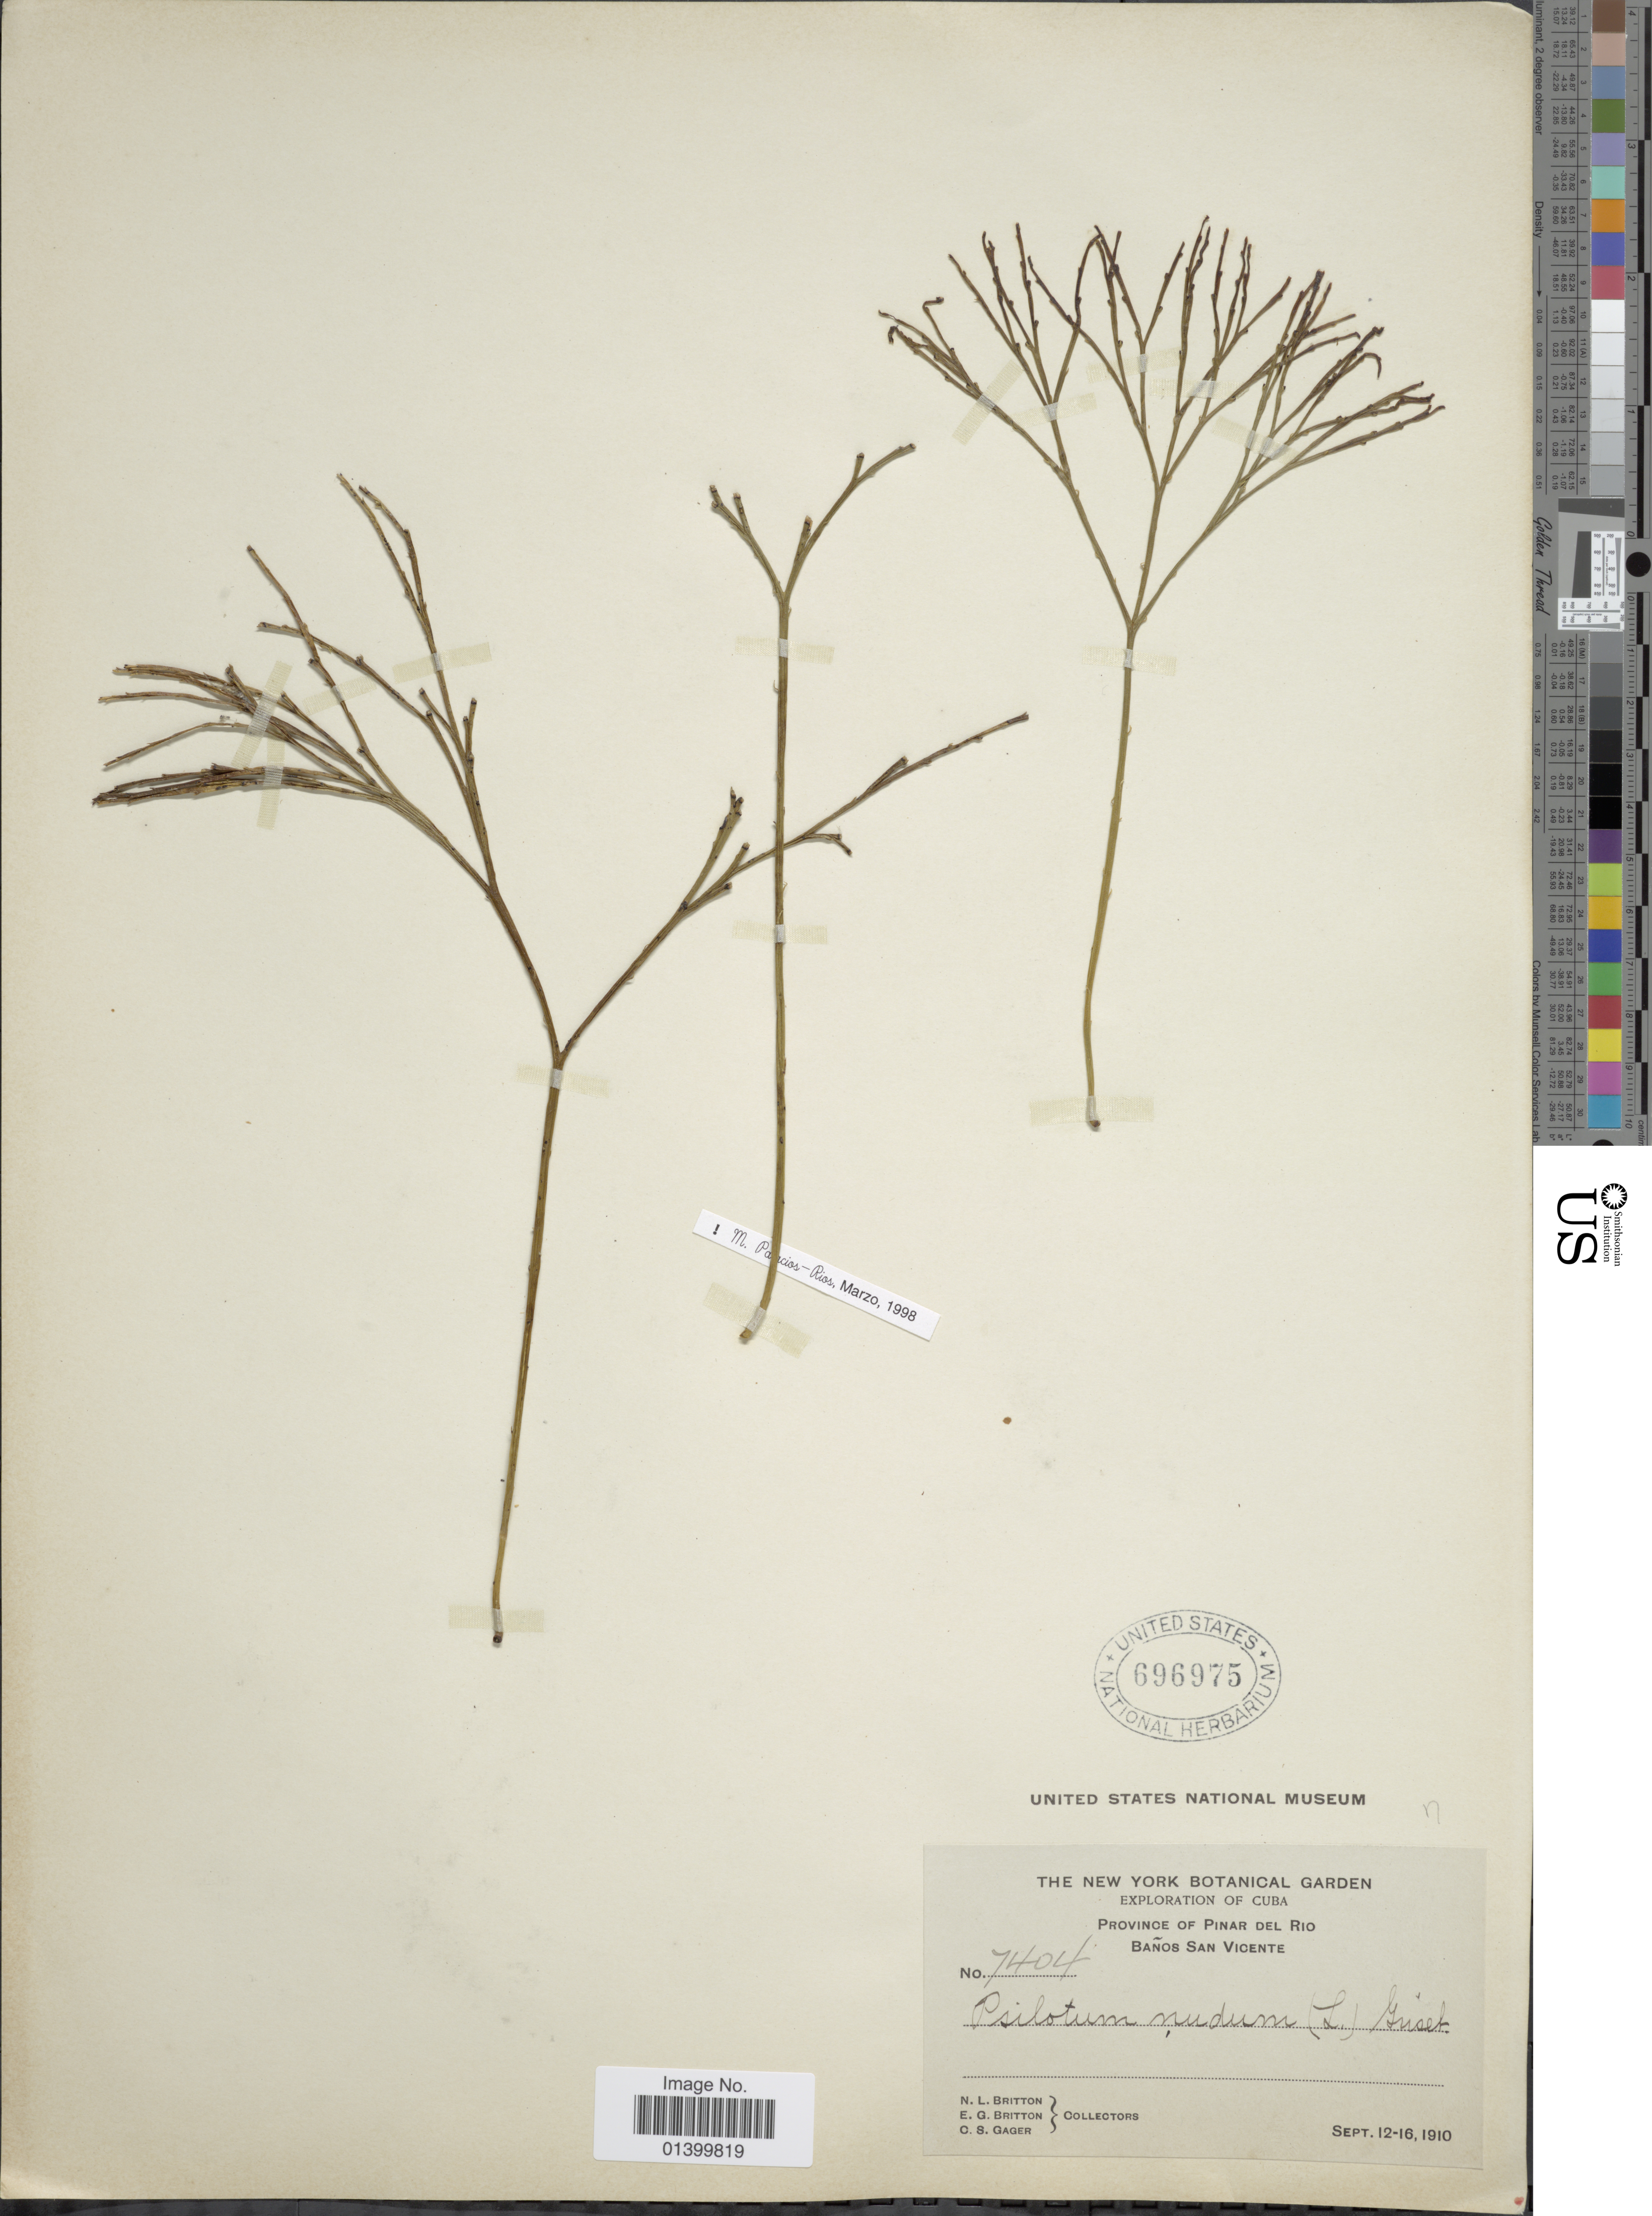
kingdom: Plantae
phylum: Tracheophyta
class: Polypodiopsida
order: Psilotales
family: Psilotaceae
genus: Psilotum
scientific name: Psilotum nudum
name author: (L.) P. Beauv.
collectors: N. Britton, E. G. Britton & C. Gager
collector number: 7404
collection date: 1910-09-12/1910-09-16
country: Cuba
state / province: Pinar del Río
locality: Province of Pinar del Rio. Baños San Vicente.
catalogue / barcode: US 696975